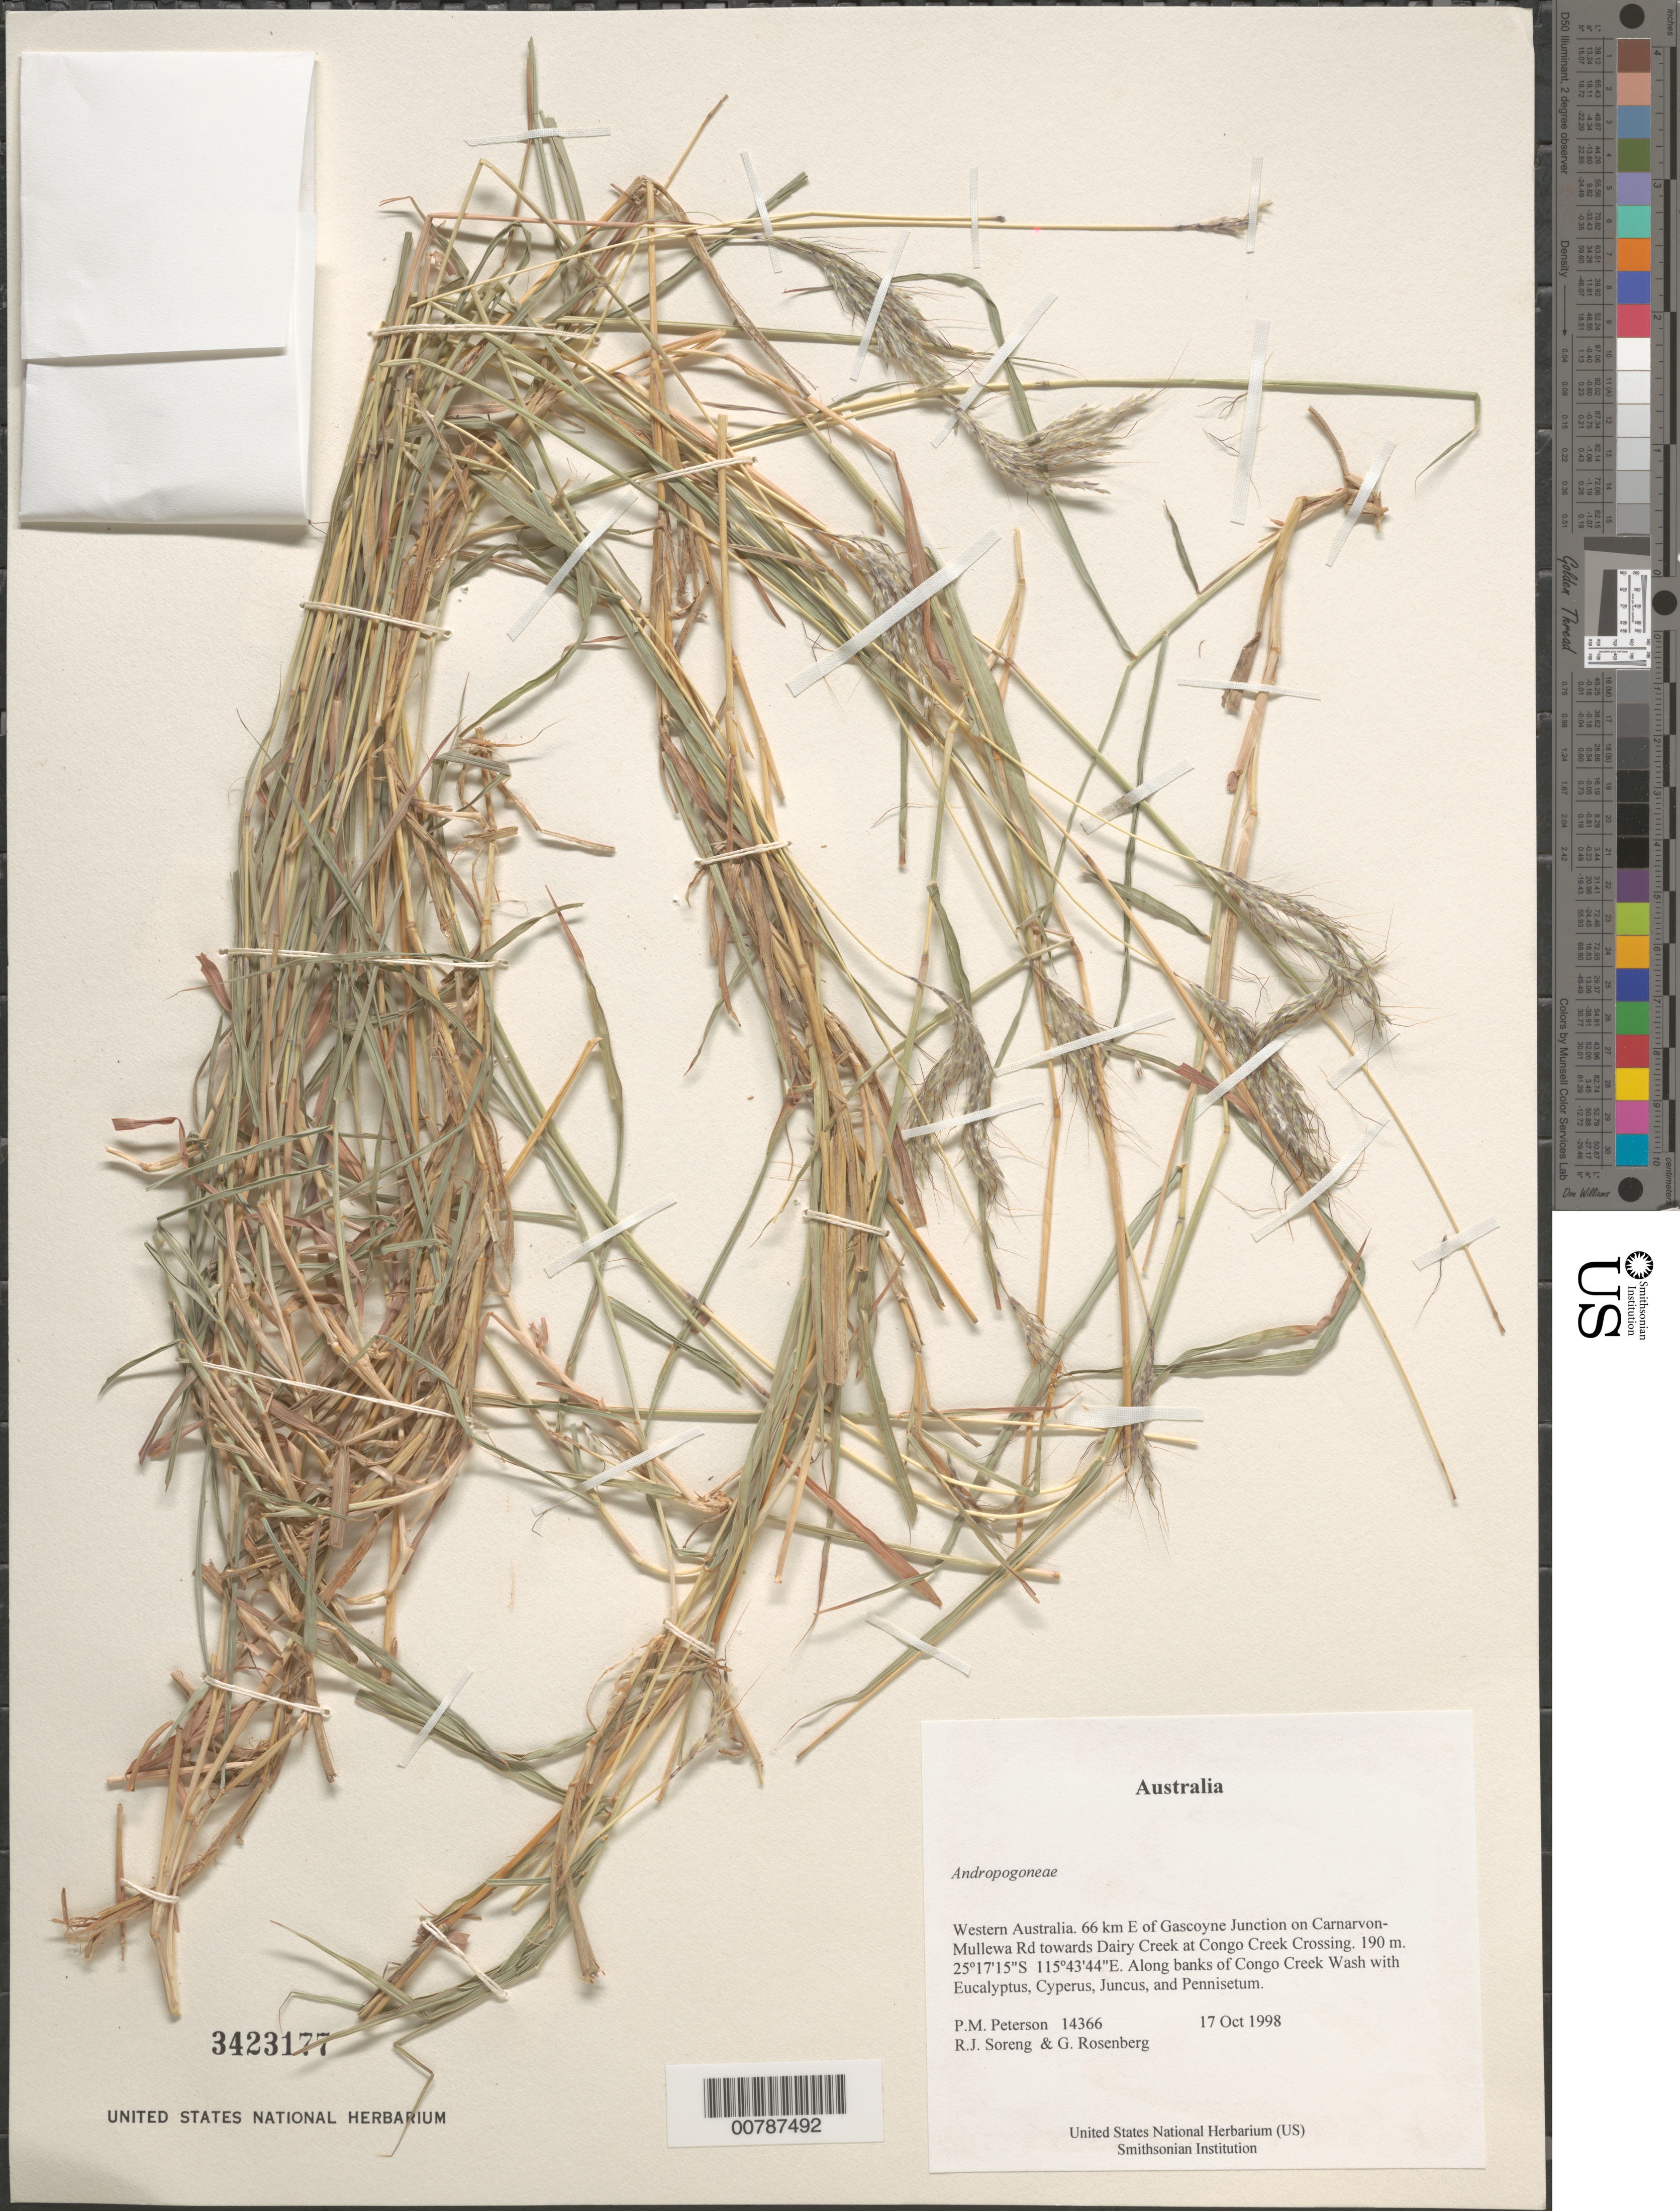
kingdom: Plantae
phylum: Tracheophyta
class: Liliopsida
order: Poales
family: Poaceae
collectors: P. M. Peterson, R. J. Soreng & G. Rosenberg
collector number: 14366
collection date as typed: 17 Oct 1998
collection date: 1998-10-17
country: Australia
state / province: Western Australia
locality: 66 km E of Gascoyne Junction on Carnarvon-Mullewa Rd towards Dairy Creek at Congo Creek Crossing.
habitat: Along banks of Congo Creek Wash with Eucalyptus, Cyperus, Juncus, and Pennisetum.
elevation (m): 190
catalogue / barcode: US 3423177